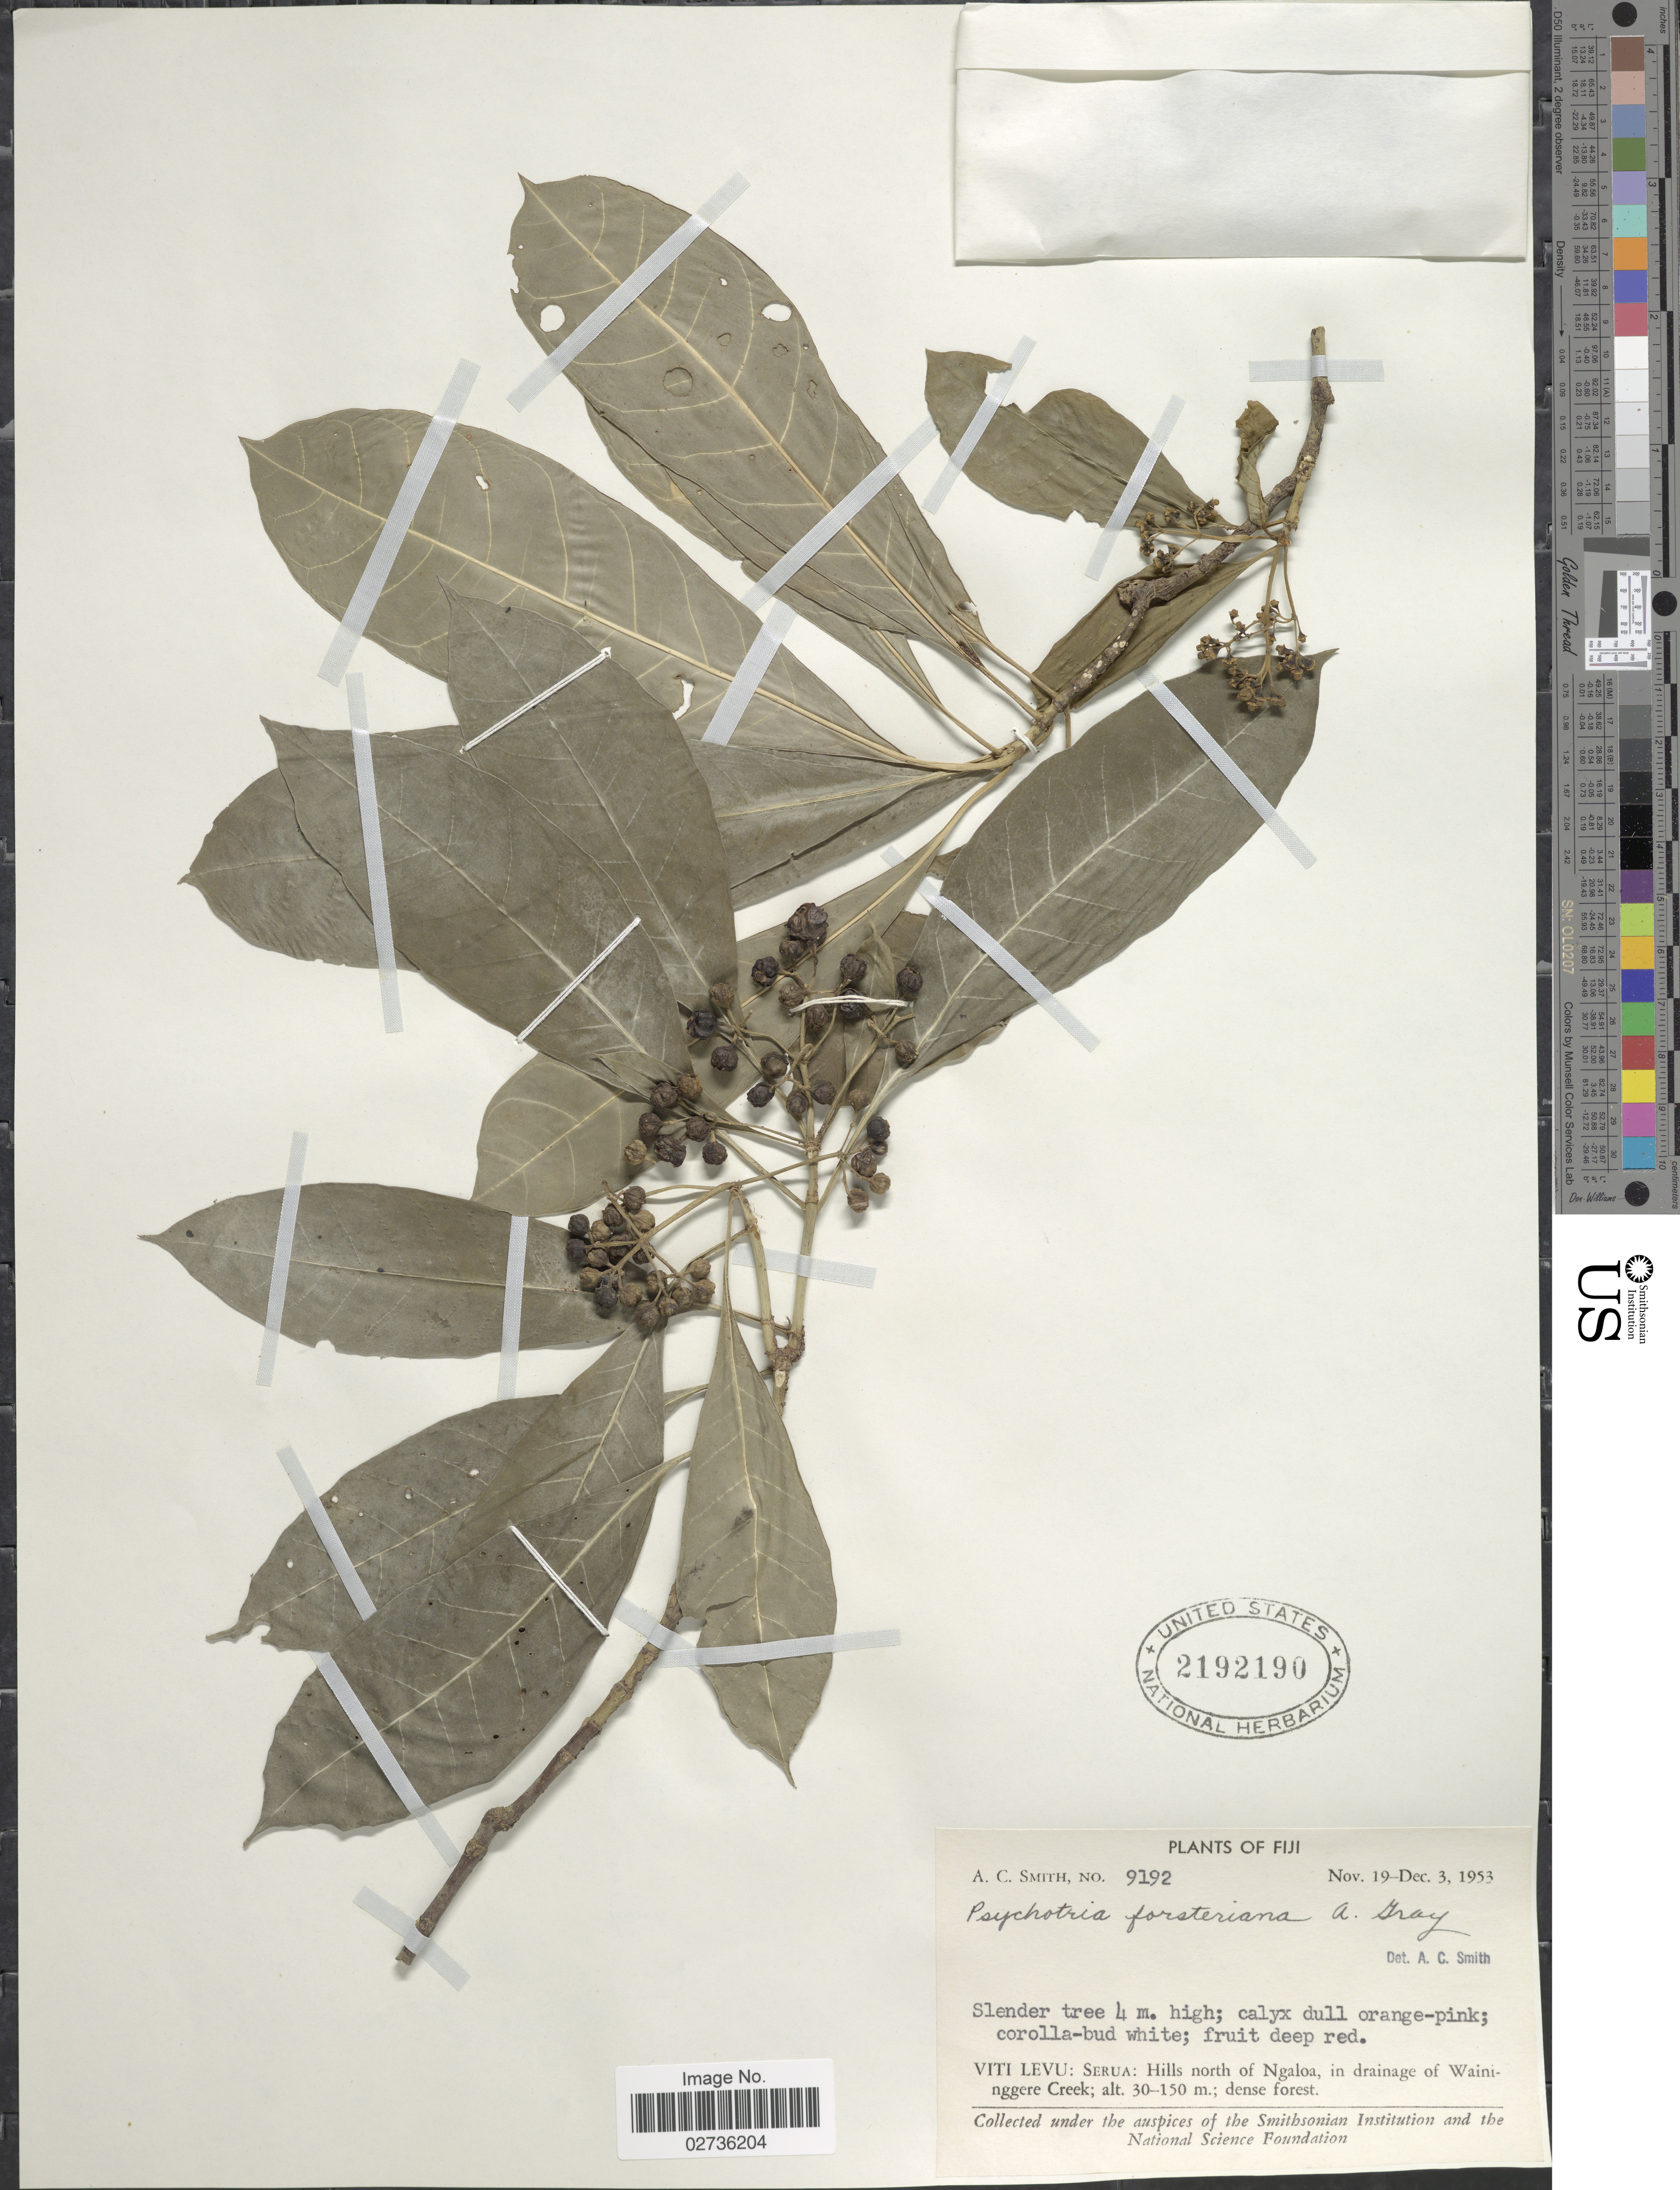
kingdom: Plantae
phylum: Tracheophyta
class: Magnoliopsida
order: Gentianales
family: Rubiaceae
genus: Psychotria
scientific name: Psychotria forsteriana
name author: A. Gray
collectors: A. C. Smith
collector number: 9192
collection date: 1953-11-19/1953-12-03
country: Fiji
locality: Viti Levu: Serua: Hills north of Ngaloa, in drainage of Waininggere Creek.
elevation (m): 30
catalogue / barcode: US 2192190